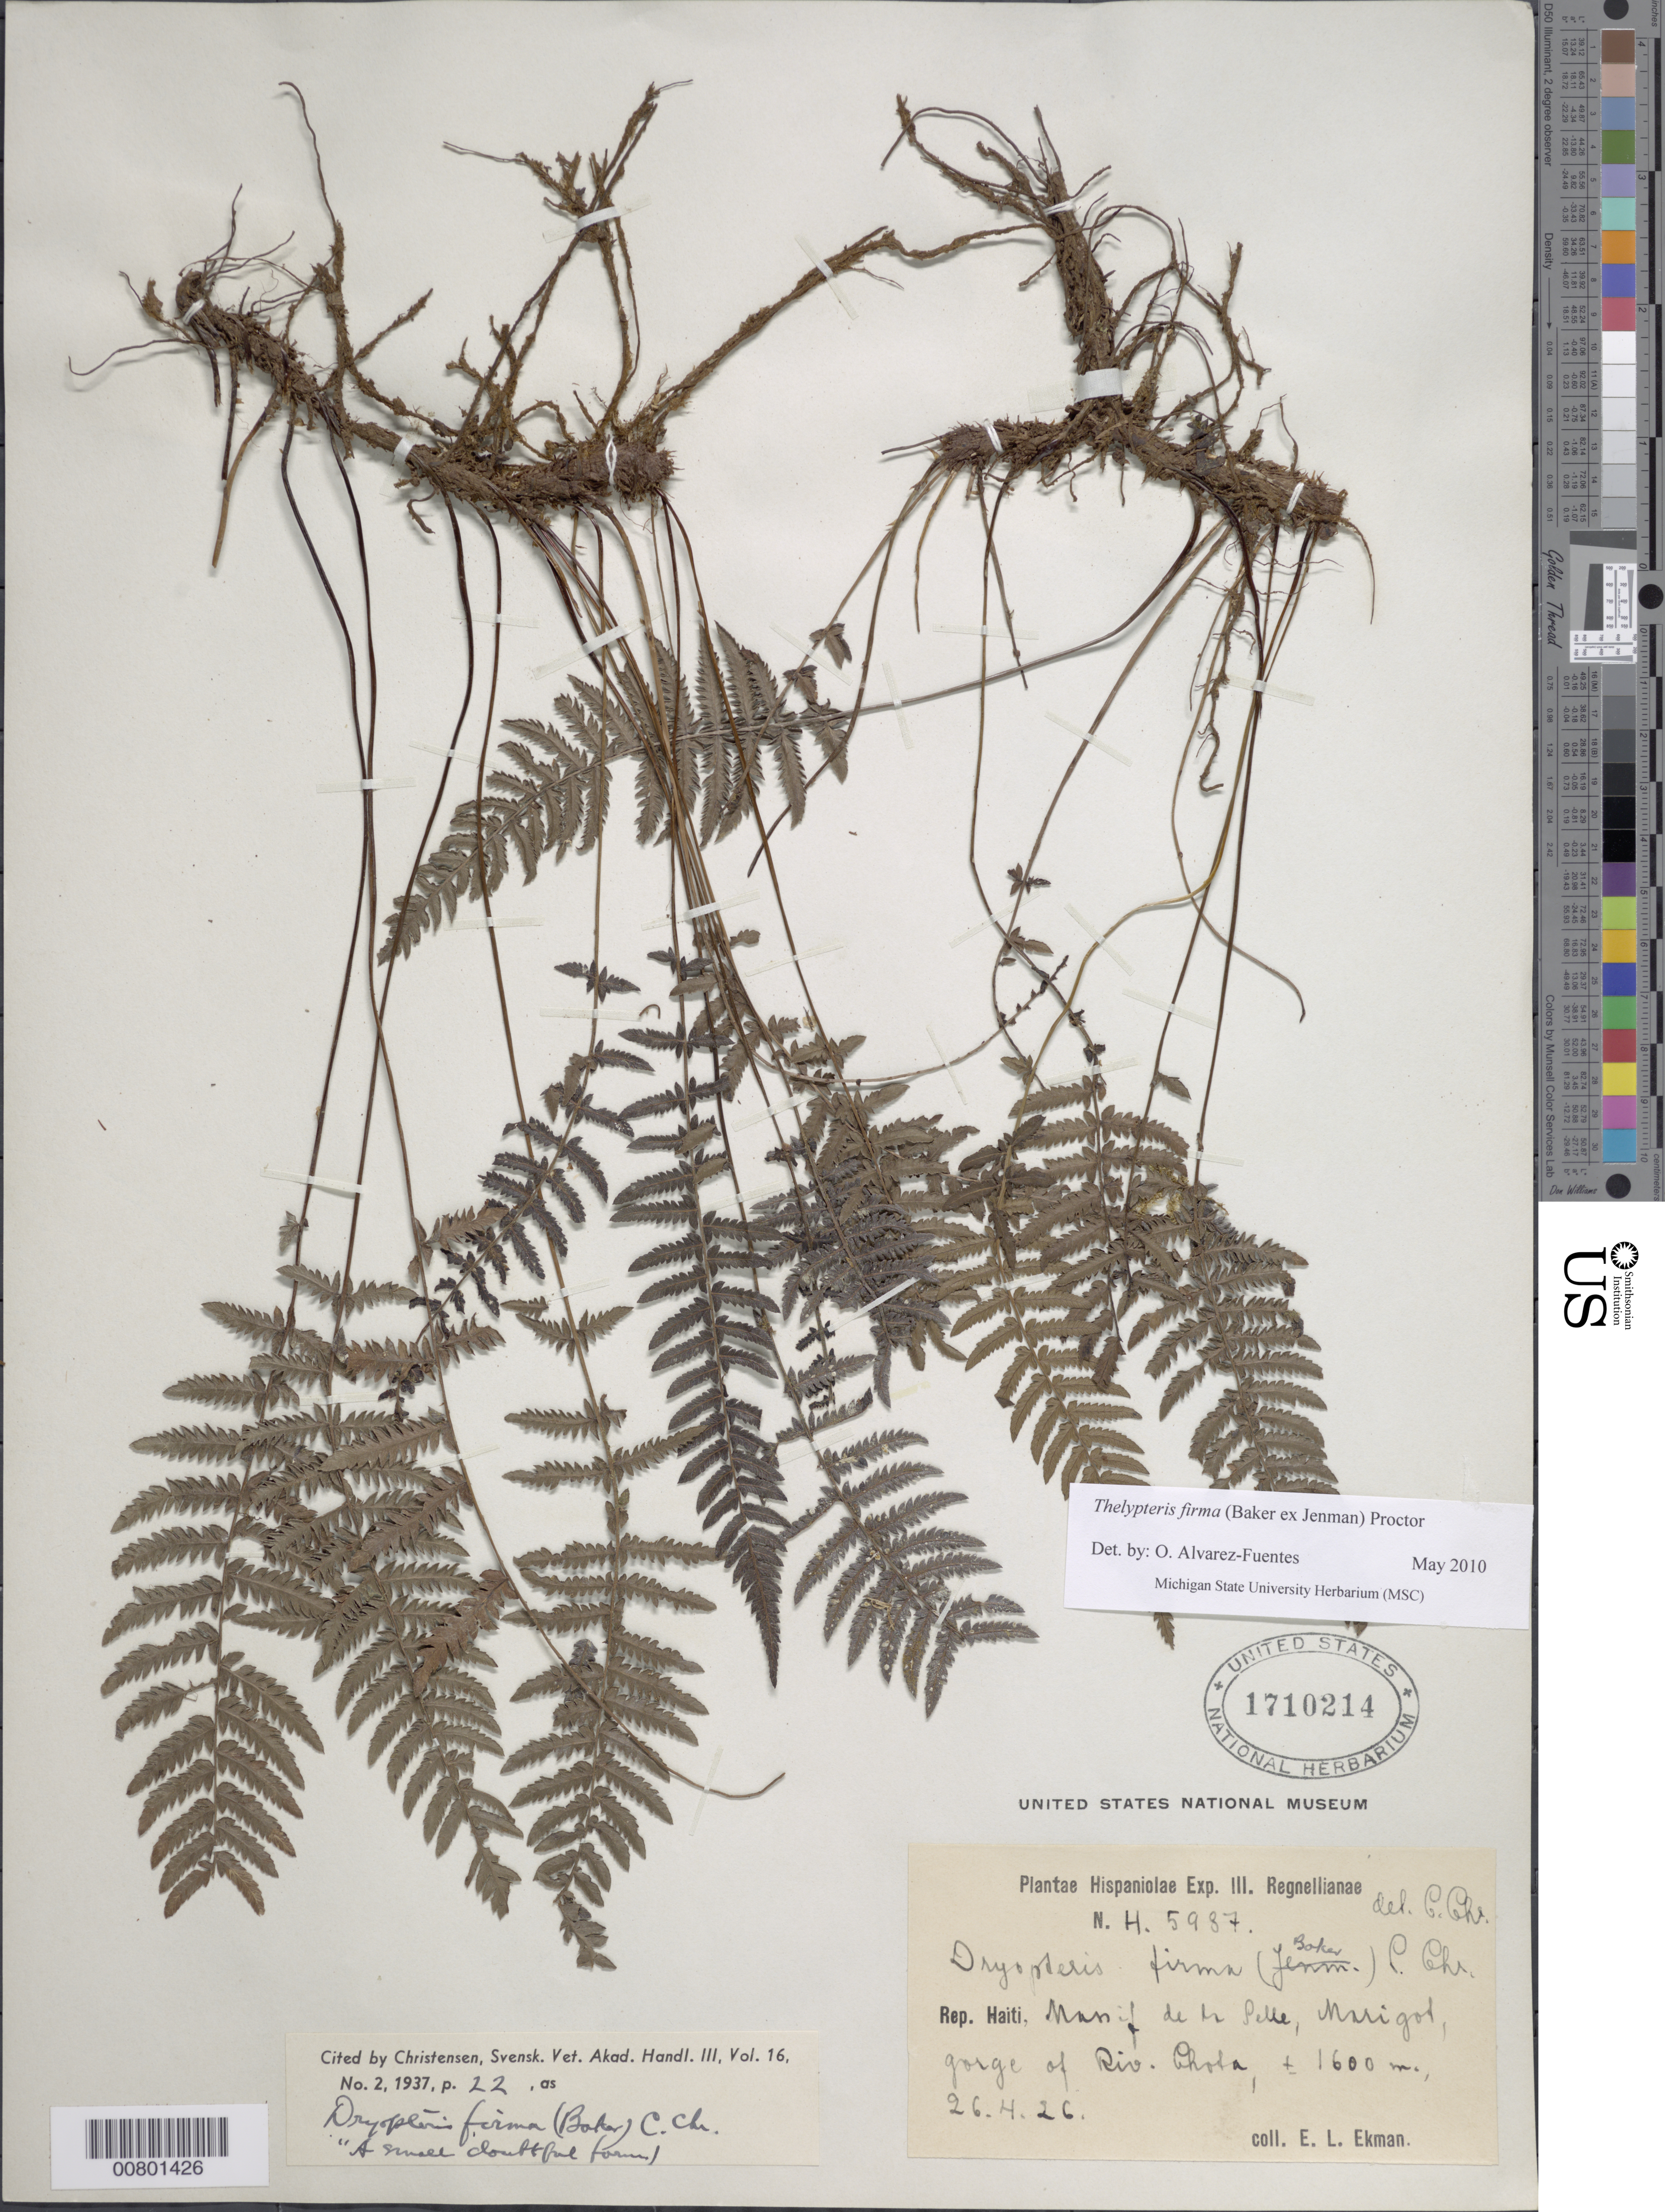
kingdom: Plantae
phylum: Tracheophyta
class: Polypodiopsida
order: Polypodiales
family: Thelypteridaceae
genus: Amauropelta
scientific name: Amauropelta firma (Baker) comb. nov., ined. 2015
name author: (Baker)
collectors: E. L. Ekman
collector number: H 5987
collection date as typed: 26 Apr 1926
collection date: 1926-04-26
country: Haiti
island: Hispaniola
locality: Massif de la Selle, Marigot, Macary, Riviere Chota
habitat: Rocky gorge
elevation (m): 1600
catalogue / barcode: US 1710214